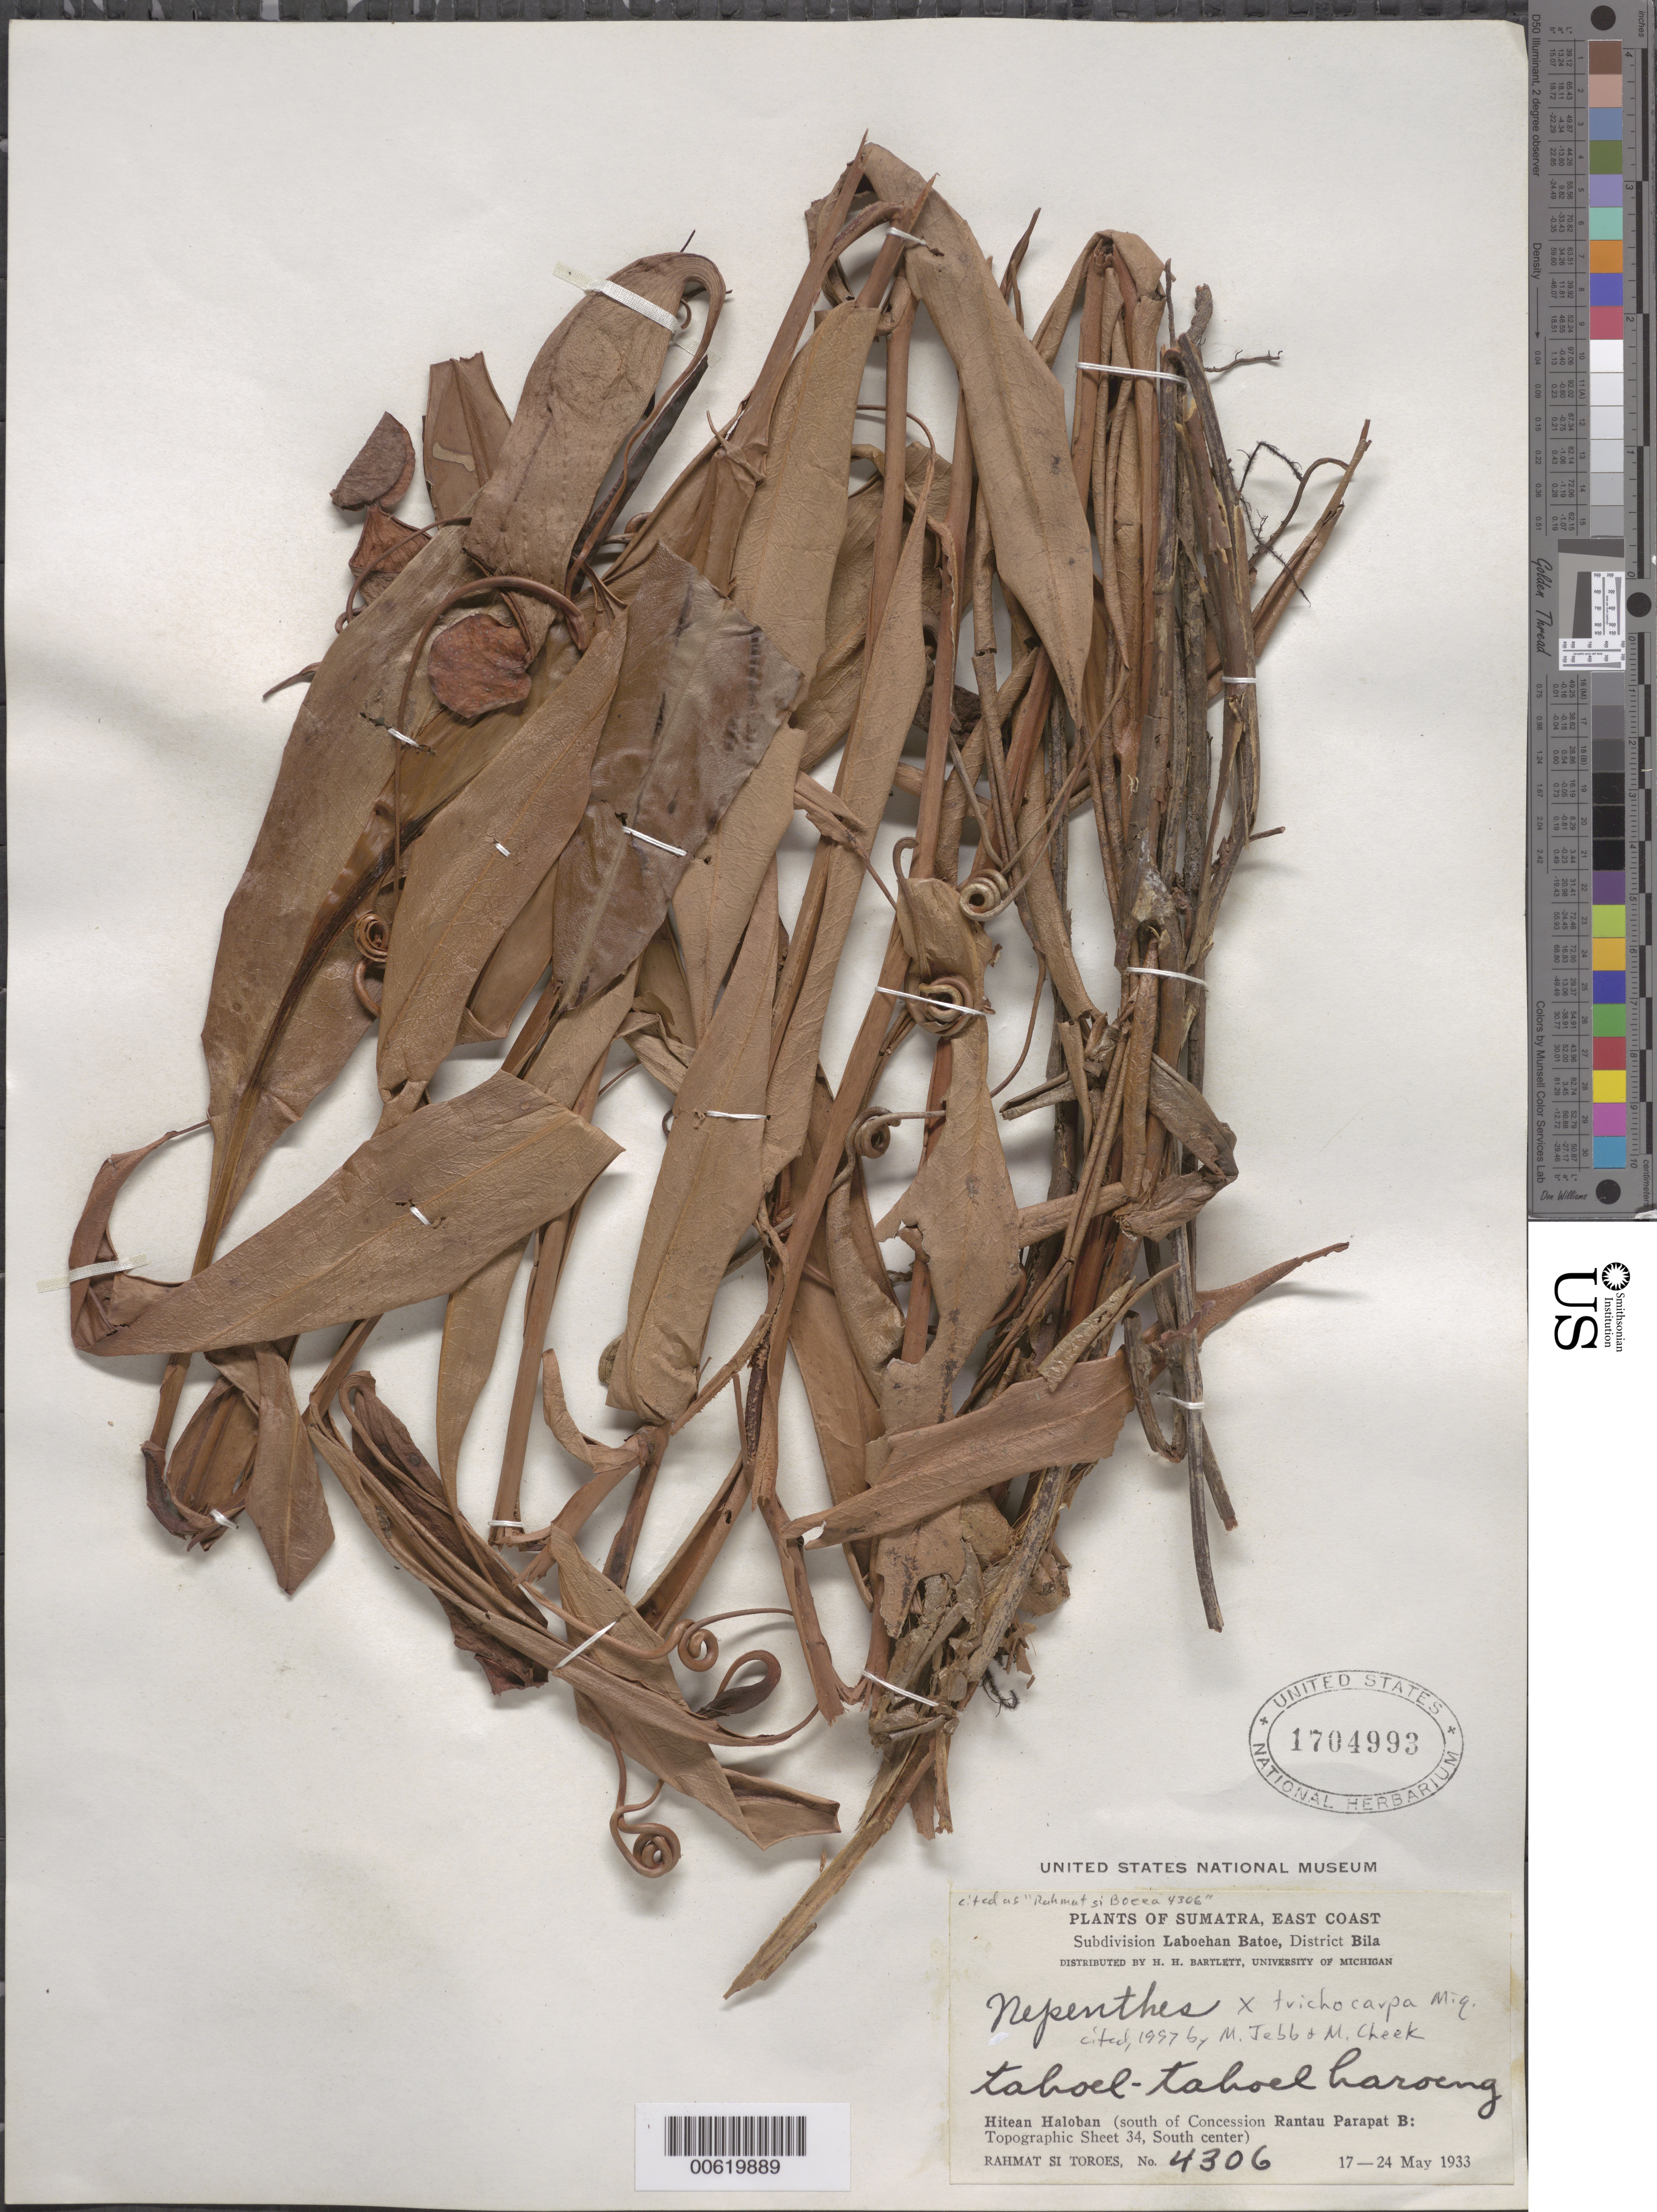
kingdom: Plantae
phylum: Tracheophyta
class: Magnoliopsida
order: Caryophyllales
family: Nepenthaceae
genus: Nepenthes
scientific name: Nepenthes x trichocarpa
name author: Miq.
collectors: Rahmat Si Boeea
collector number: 4306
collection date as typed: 17 May 1933 to 24 May 1933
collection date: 1933-05-17/1933-05-24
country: Indonesia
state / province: Sumatra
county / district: Sumatra Utara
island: Sumatra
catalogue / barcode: US 1704993